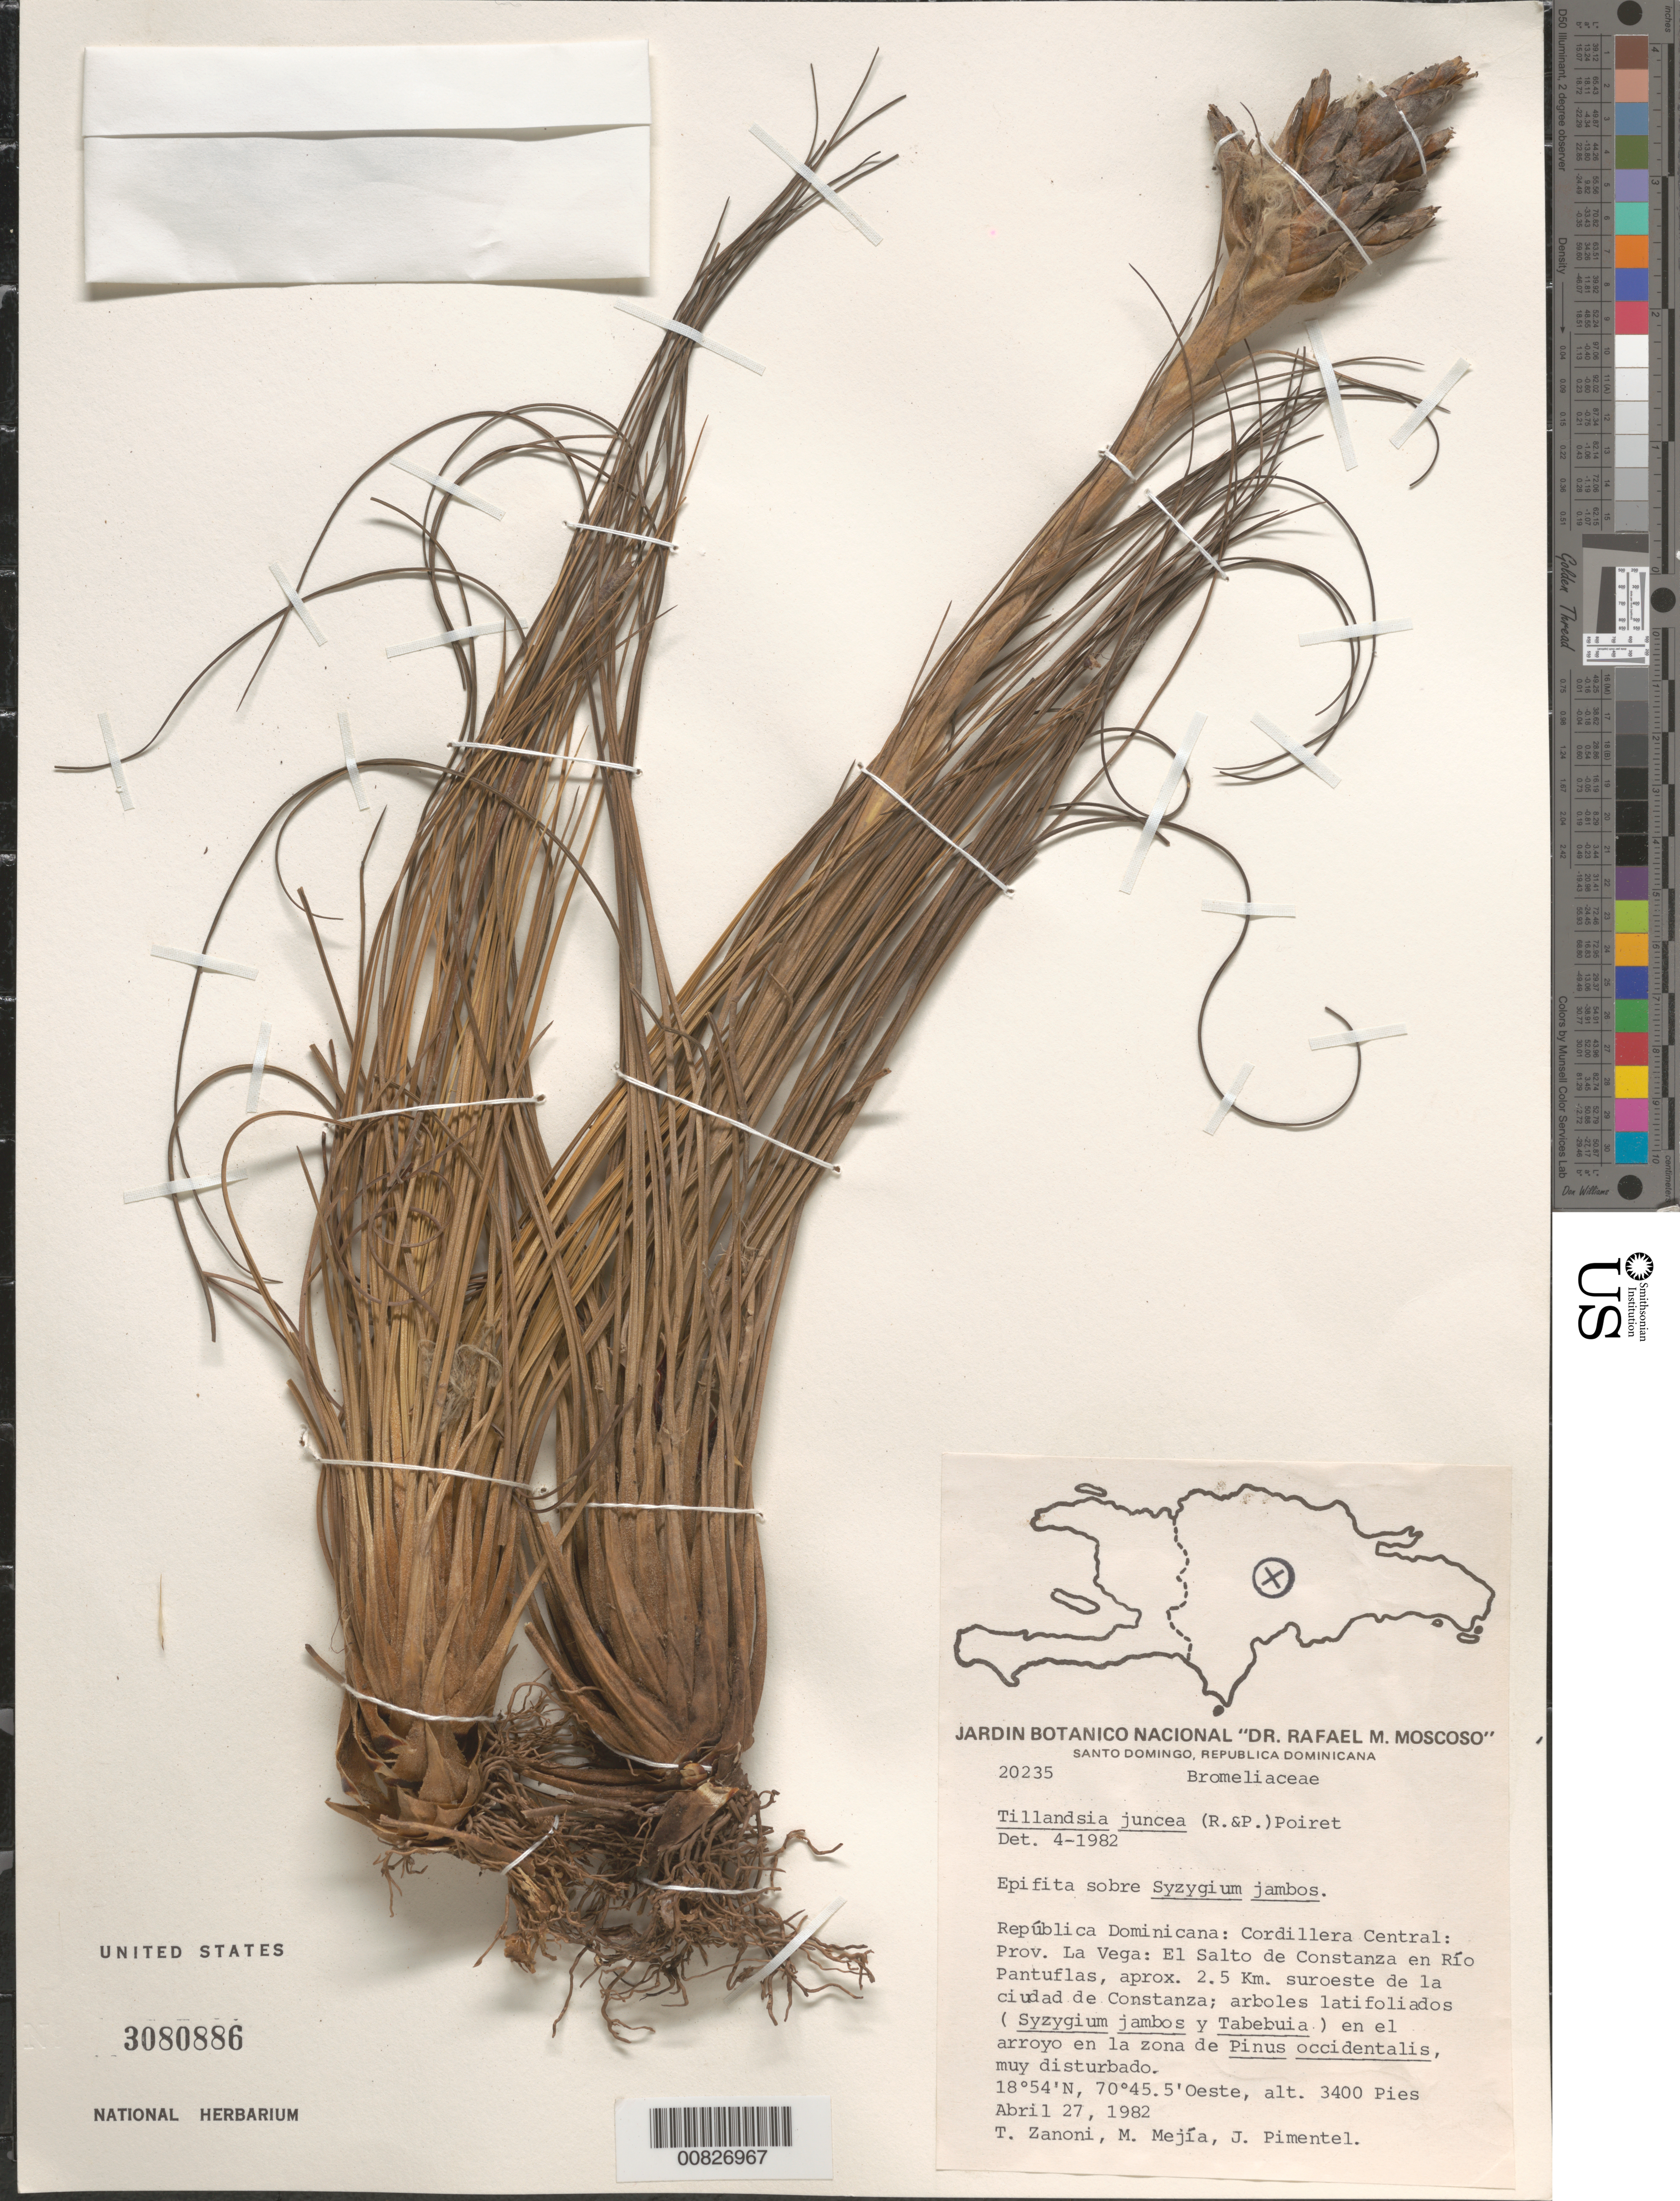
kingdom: Plantae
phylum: Tracheophyta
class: Liliopsida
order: Poales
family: Bromeliaceae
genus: Tillandsia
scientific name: Tillandsia juncea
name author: (Ruiz & Pav.) Poir.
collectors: T. A. Zanoni, M. Mejia & J. Pimentel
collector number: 20235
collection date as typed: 27 Apr 1982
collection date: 1982-04-27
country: Dominican Republic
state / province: La Vega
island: Hispaniola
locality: Coordillera central: Prov. La Vega: El Salto de Constanza en Río Pantuflas, aprox. 2.5 km. suroeste de la ciudad de Constanza.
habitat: Sobre Syzygium jambos. Arboles latifoliados (Syzygium jambos y Tabebuia) en el arroyo en la zona de Pinus occidentalis..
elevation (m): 1036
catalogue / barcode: US 3080886